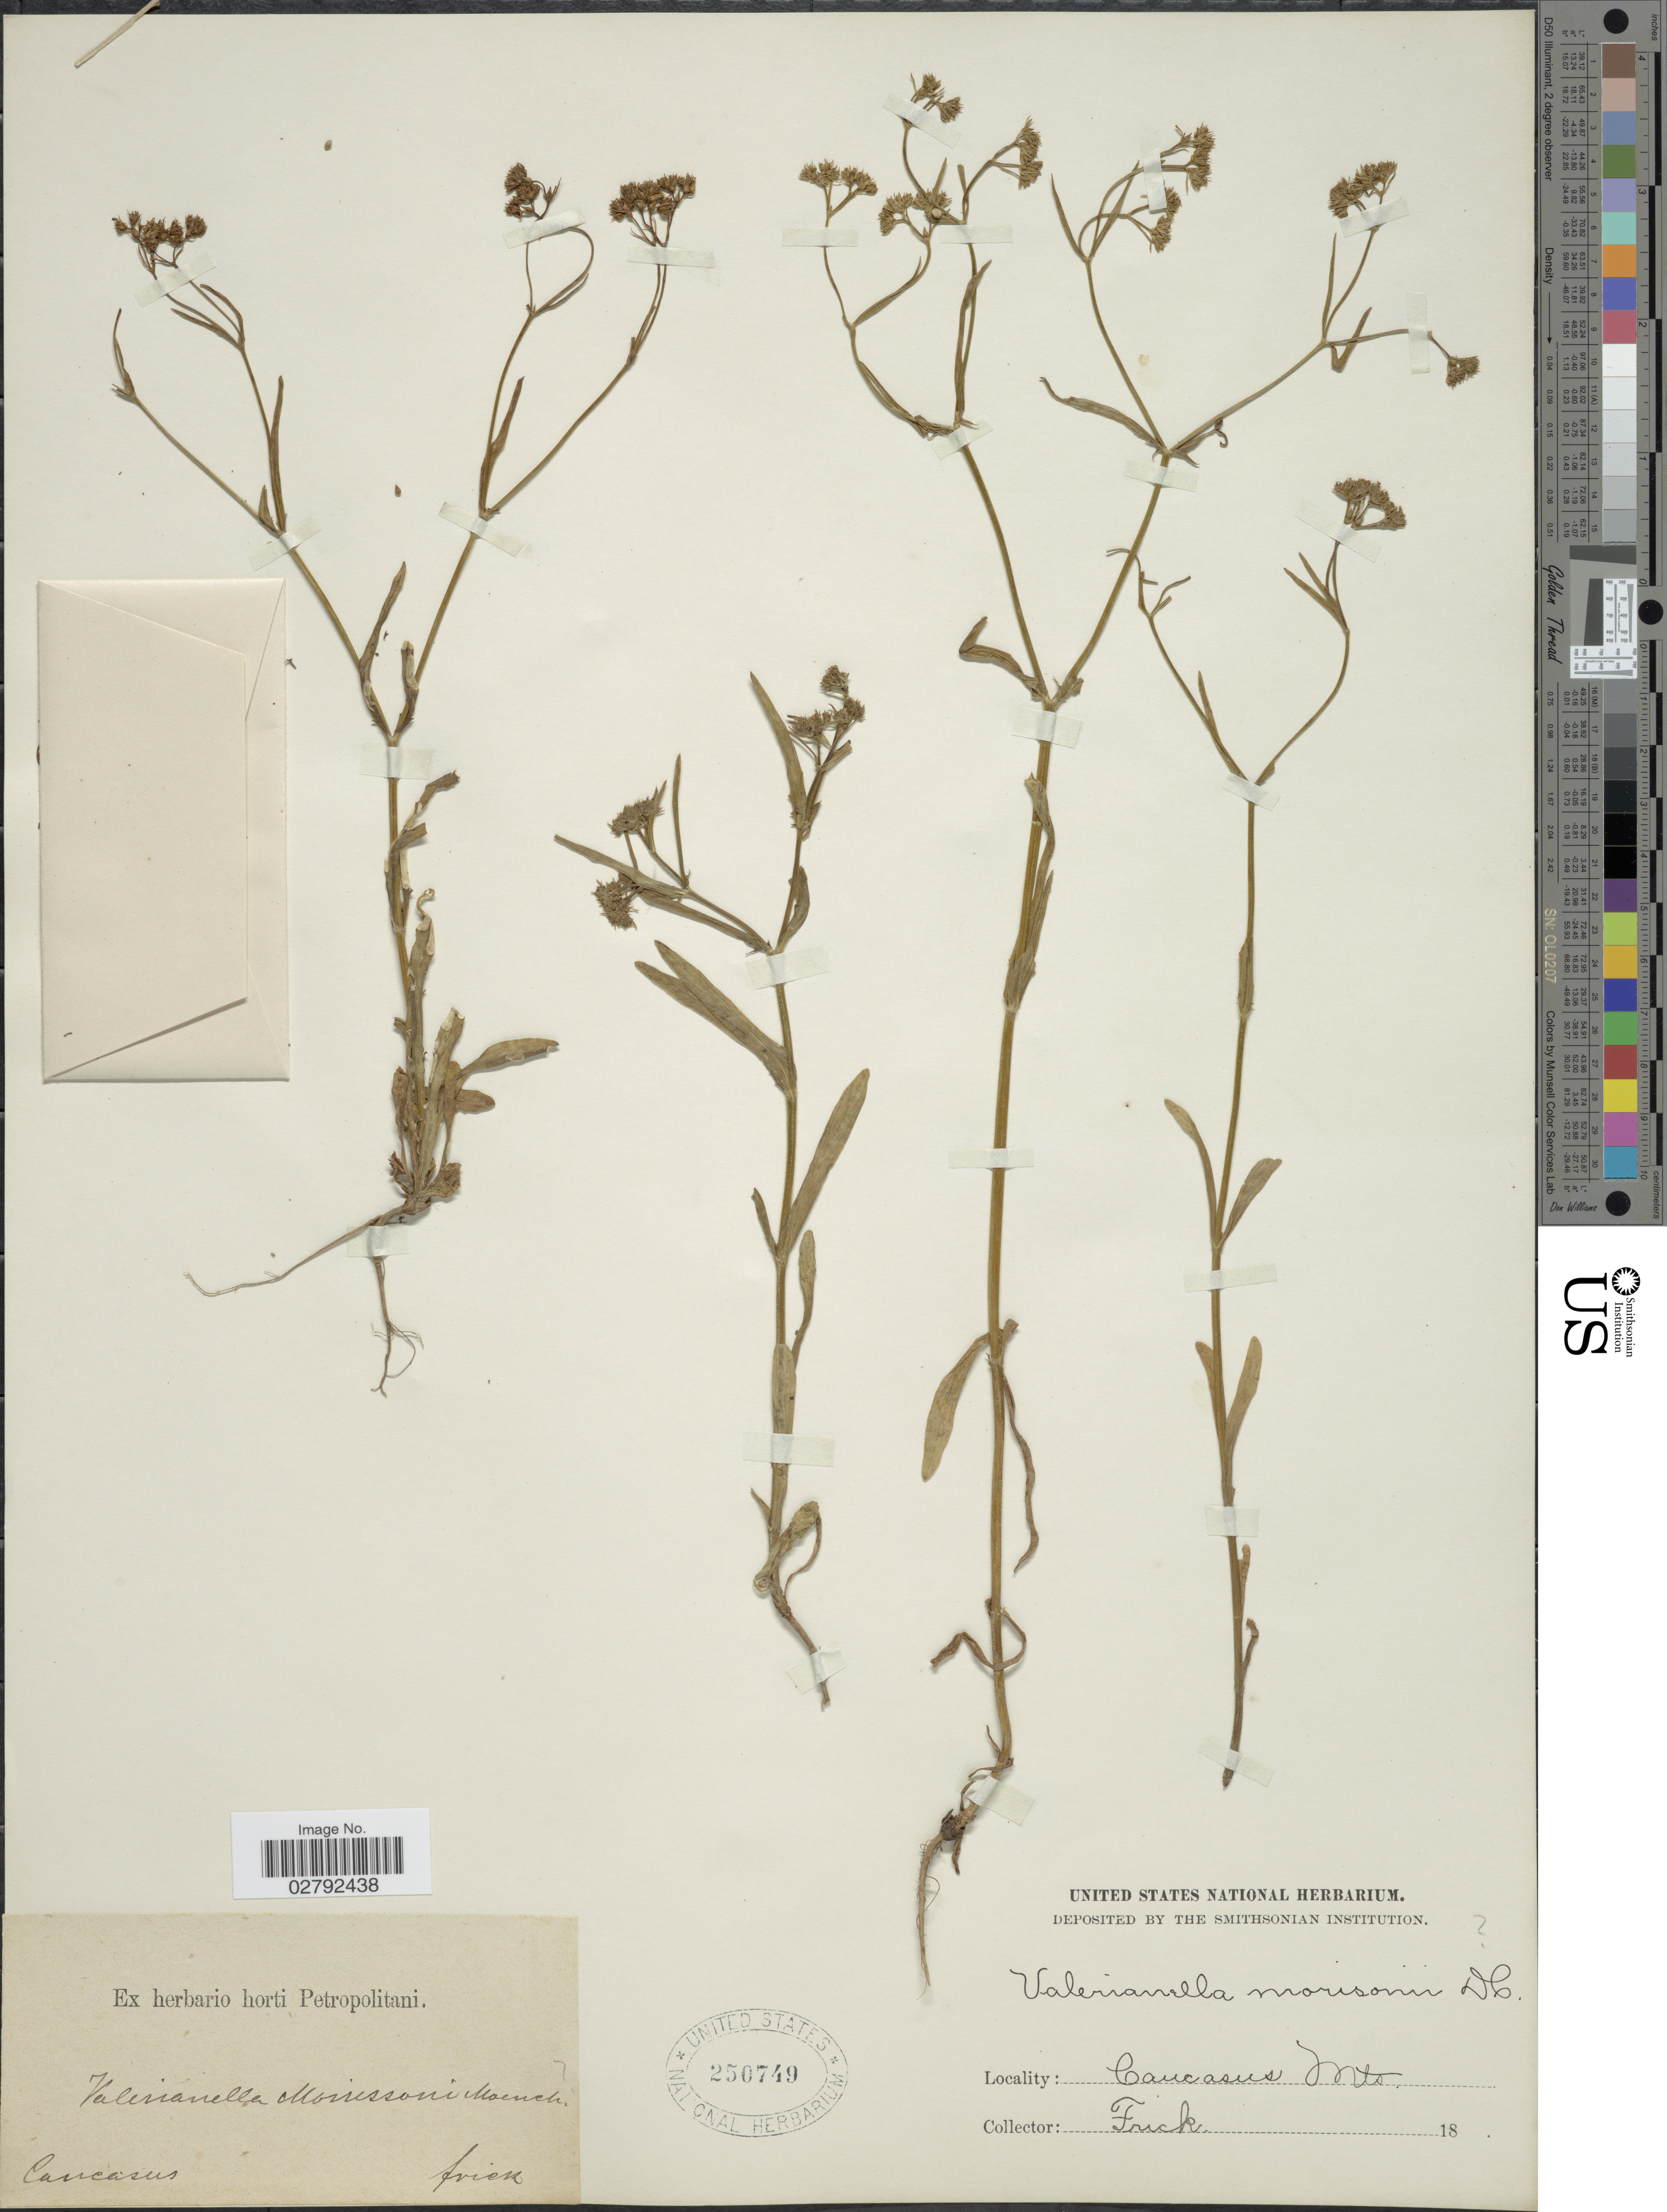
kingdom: Plantae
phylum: Tracheophyta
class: Magnoliopsida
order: Dipsacales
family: Caprifoliaceae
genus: Valerianella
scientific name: Valerianella morisonii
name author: (Spreng.) DC.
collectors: Frick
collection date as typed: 18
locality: Caucasus Mts.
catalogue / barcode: US 250749